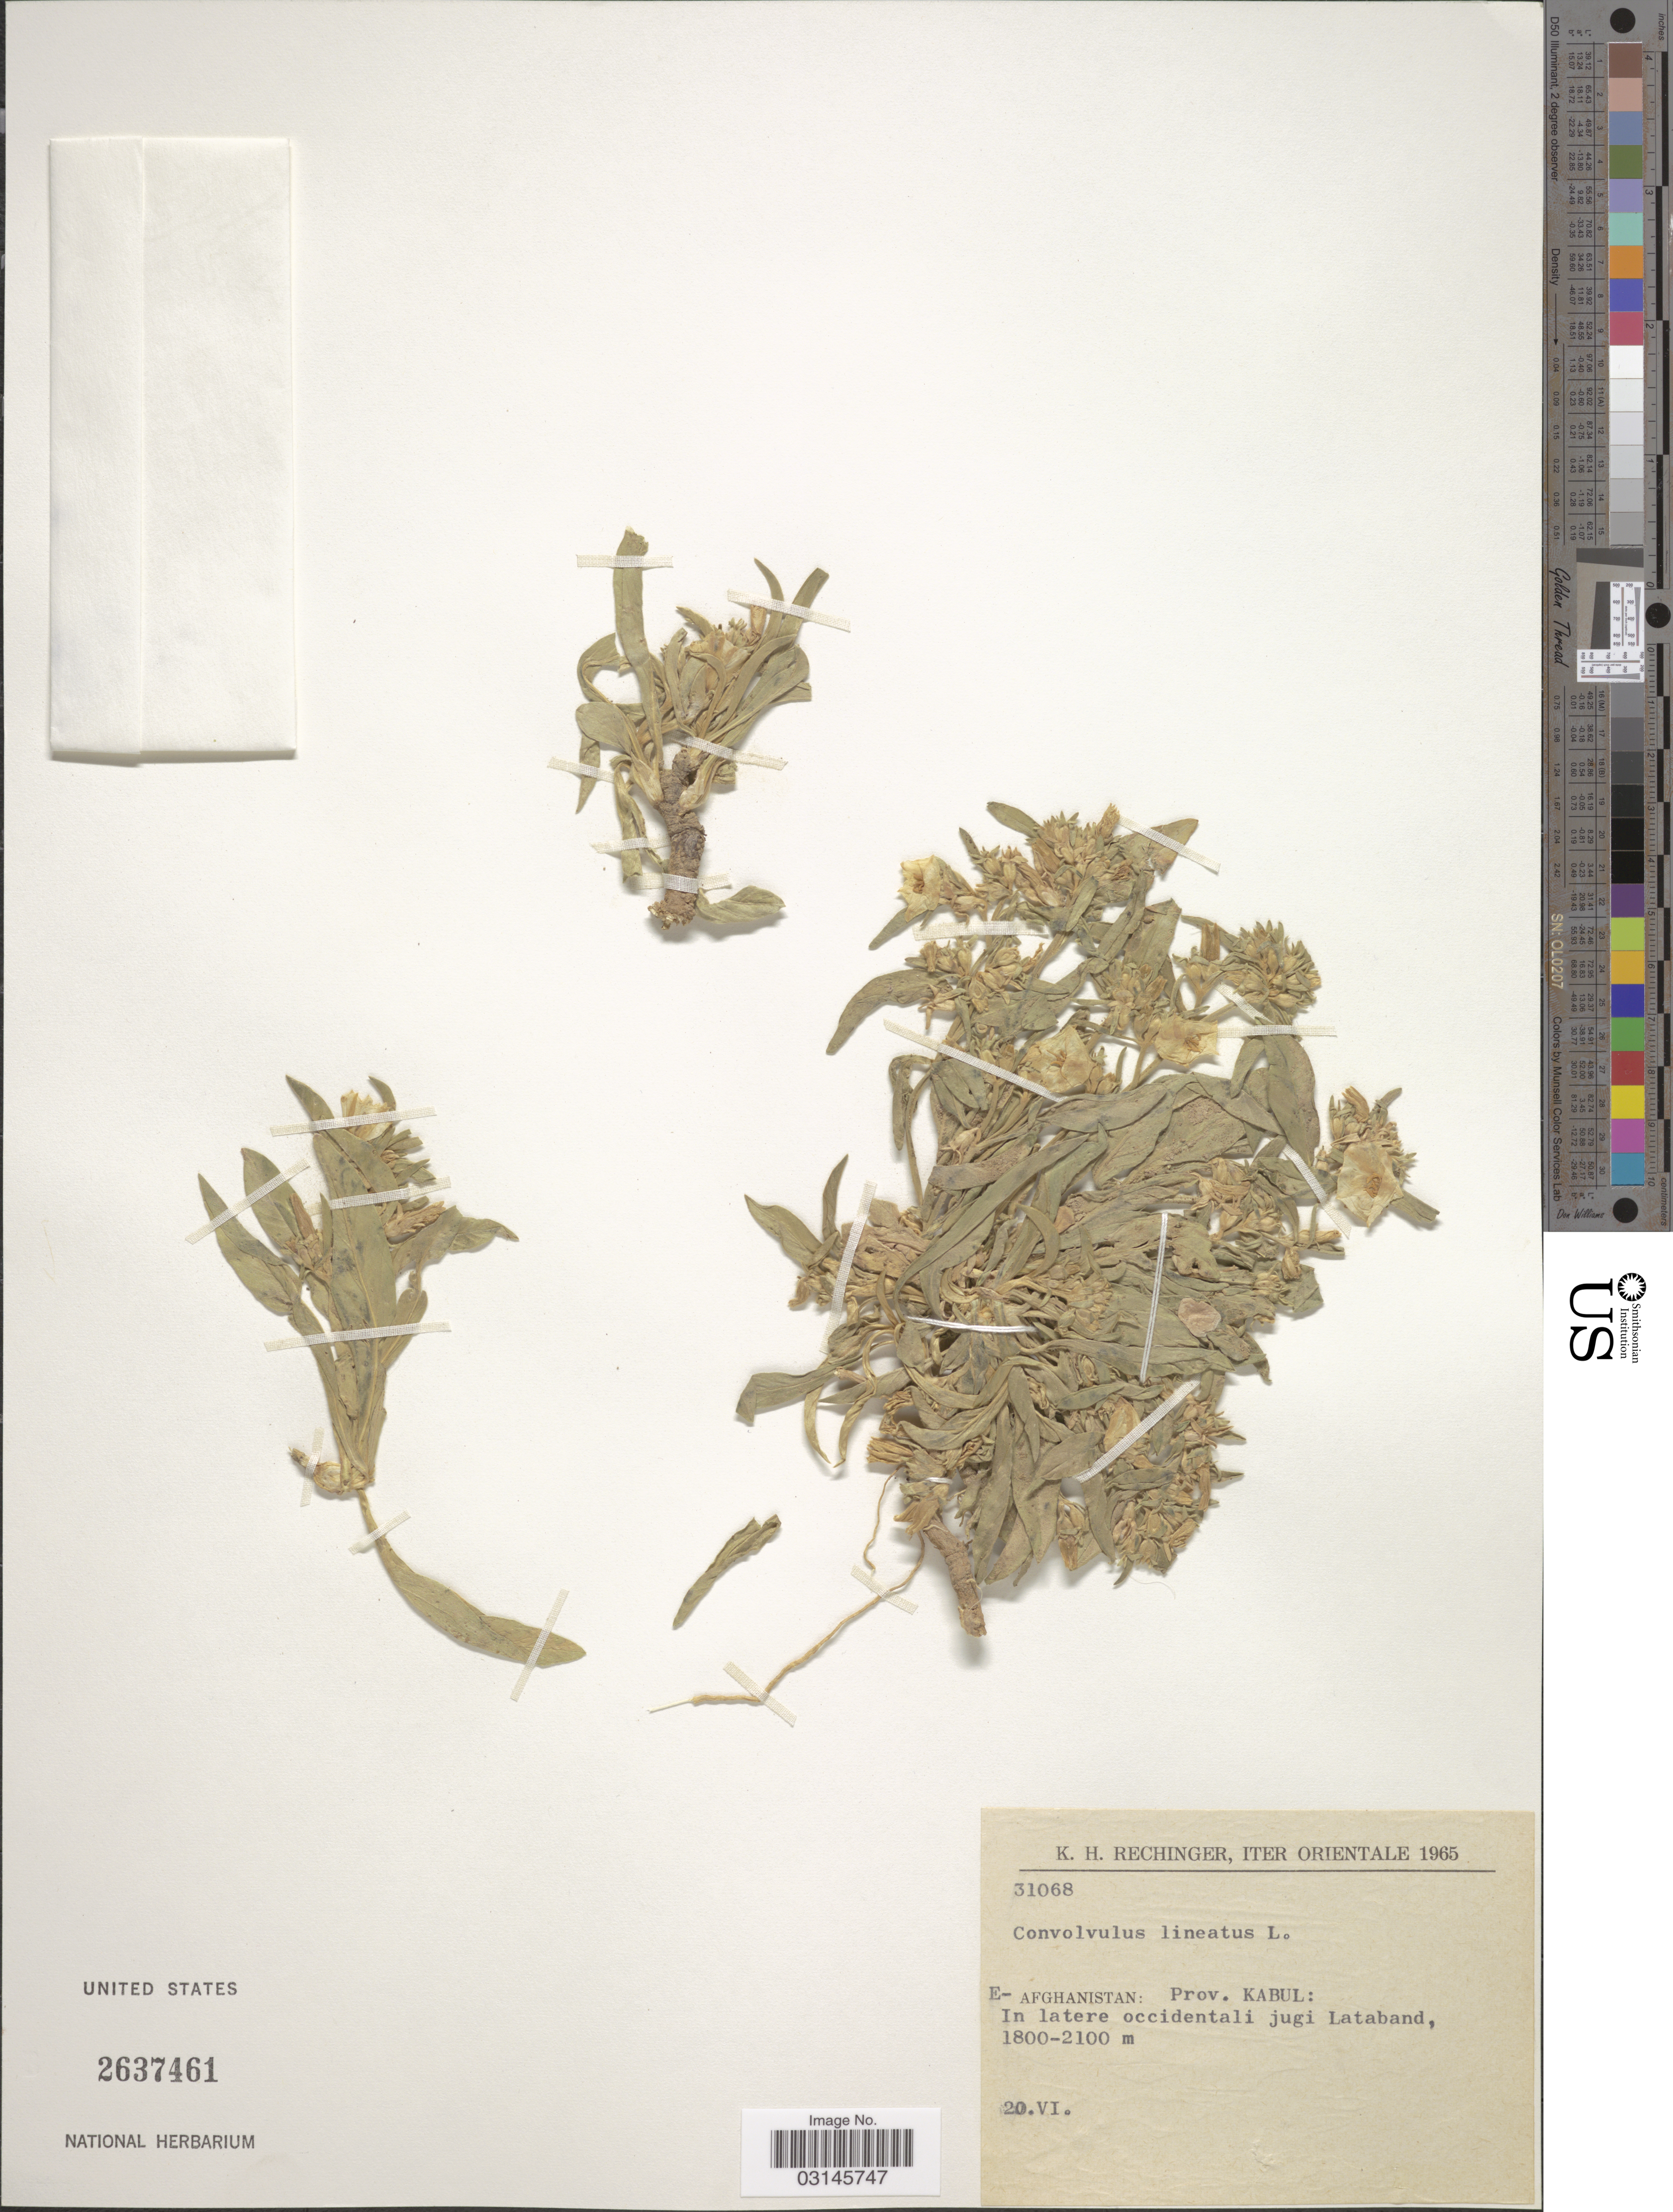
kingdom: Plantae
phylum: Tracheophyta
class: Magnoliopsida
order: Solanales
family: Convolvulaceae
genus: Convolvulus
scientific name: Convolvulus lineatus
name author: L.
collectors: K. H. Rechinger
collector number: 31068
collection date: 1965-06-20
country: Afghanistan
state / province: Kabul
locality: Iter Orientale. E-Afghanistan: Prov. Kabul: In latere occidentali jugi Lataband.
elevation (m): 1800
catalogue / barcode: US 2637461